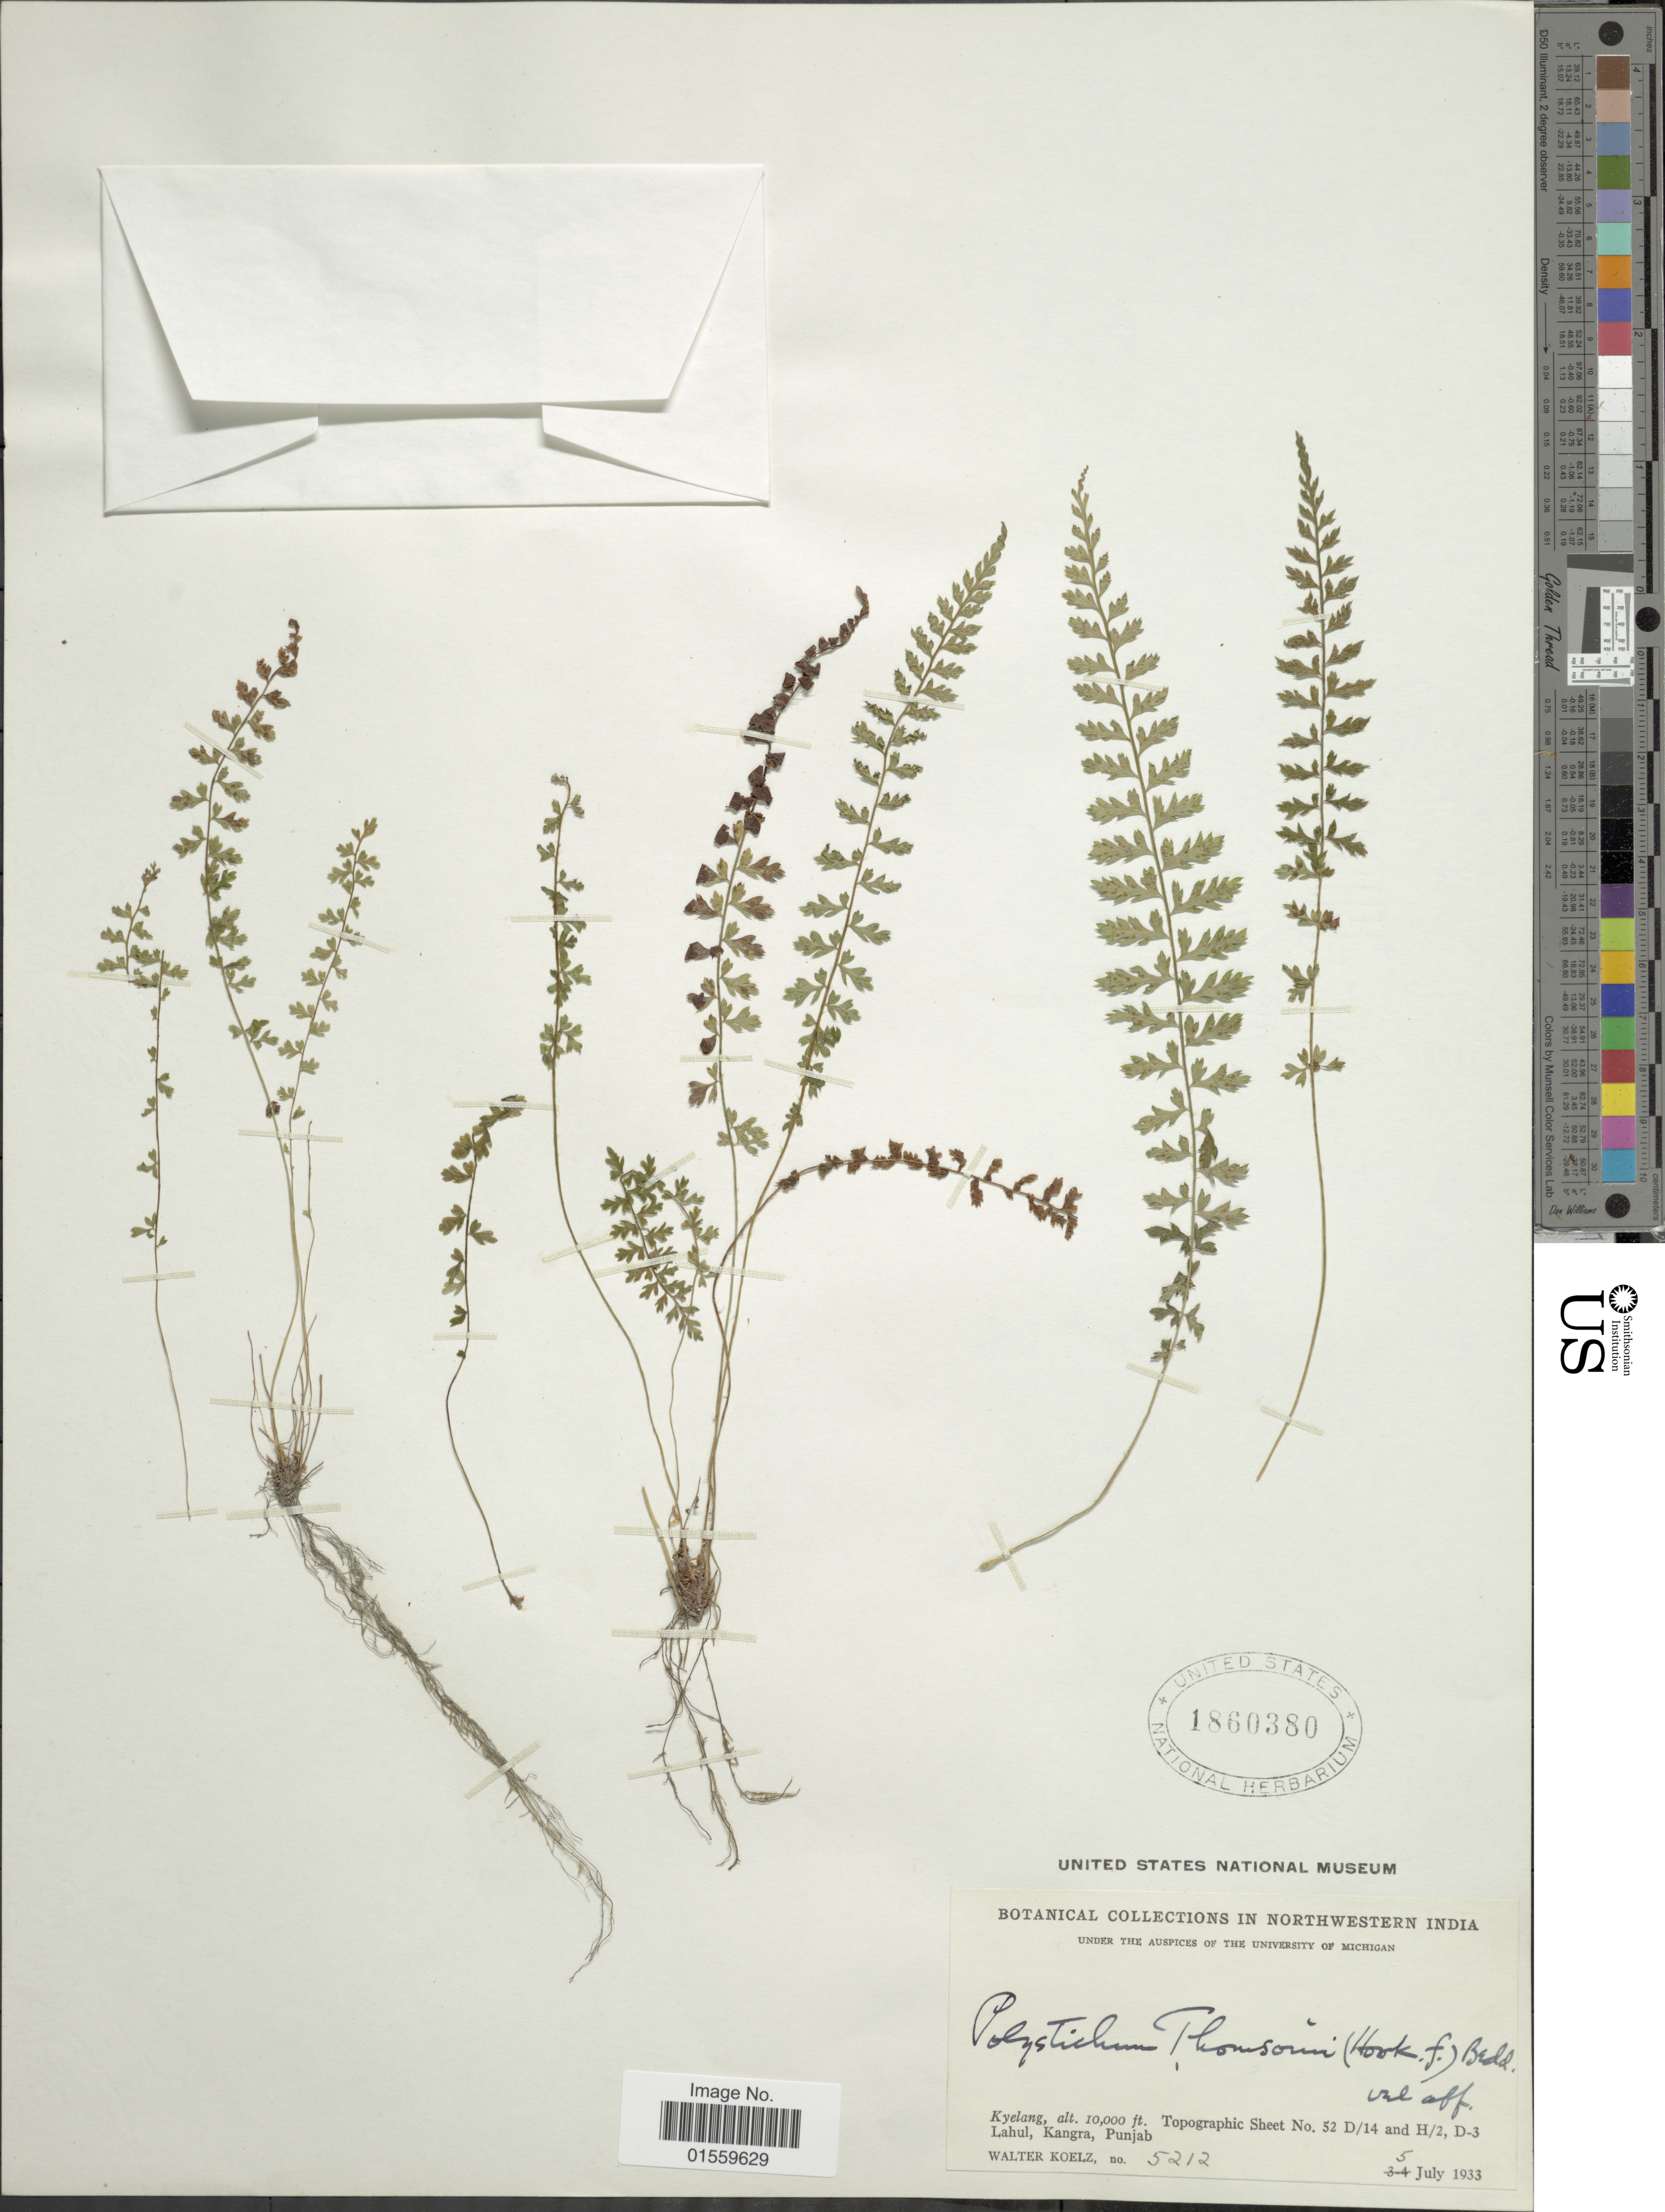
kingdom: Plantae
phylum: Tracheophyta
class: Polypodiopsida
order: Polypodiales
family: Dryopteridaceae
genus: Polystichum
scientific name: Polystichum thomsonii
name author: (Hook. f.) Bedd.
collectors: W. N. Koelz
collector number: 5212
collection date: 1933-07-05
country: India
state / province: Himachal Pradesh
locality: Northwestern India, Keylang, Lahul, Kangra, Punjab.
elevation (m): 3048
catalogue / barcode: US 1860380